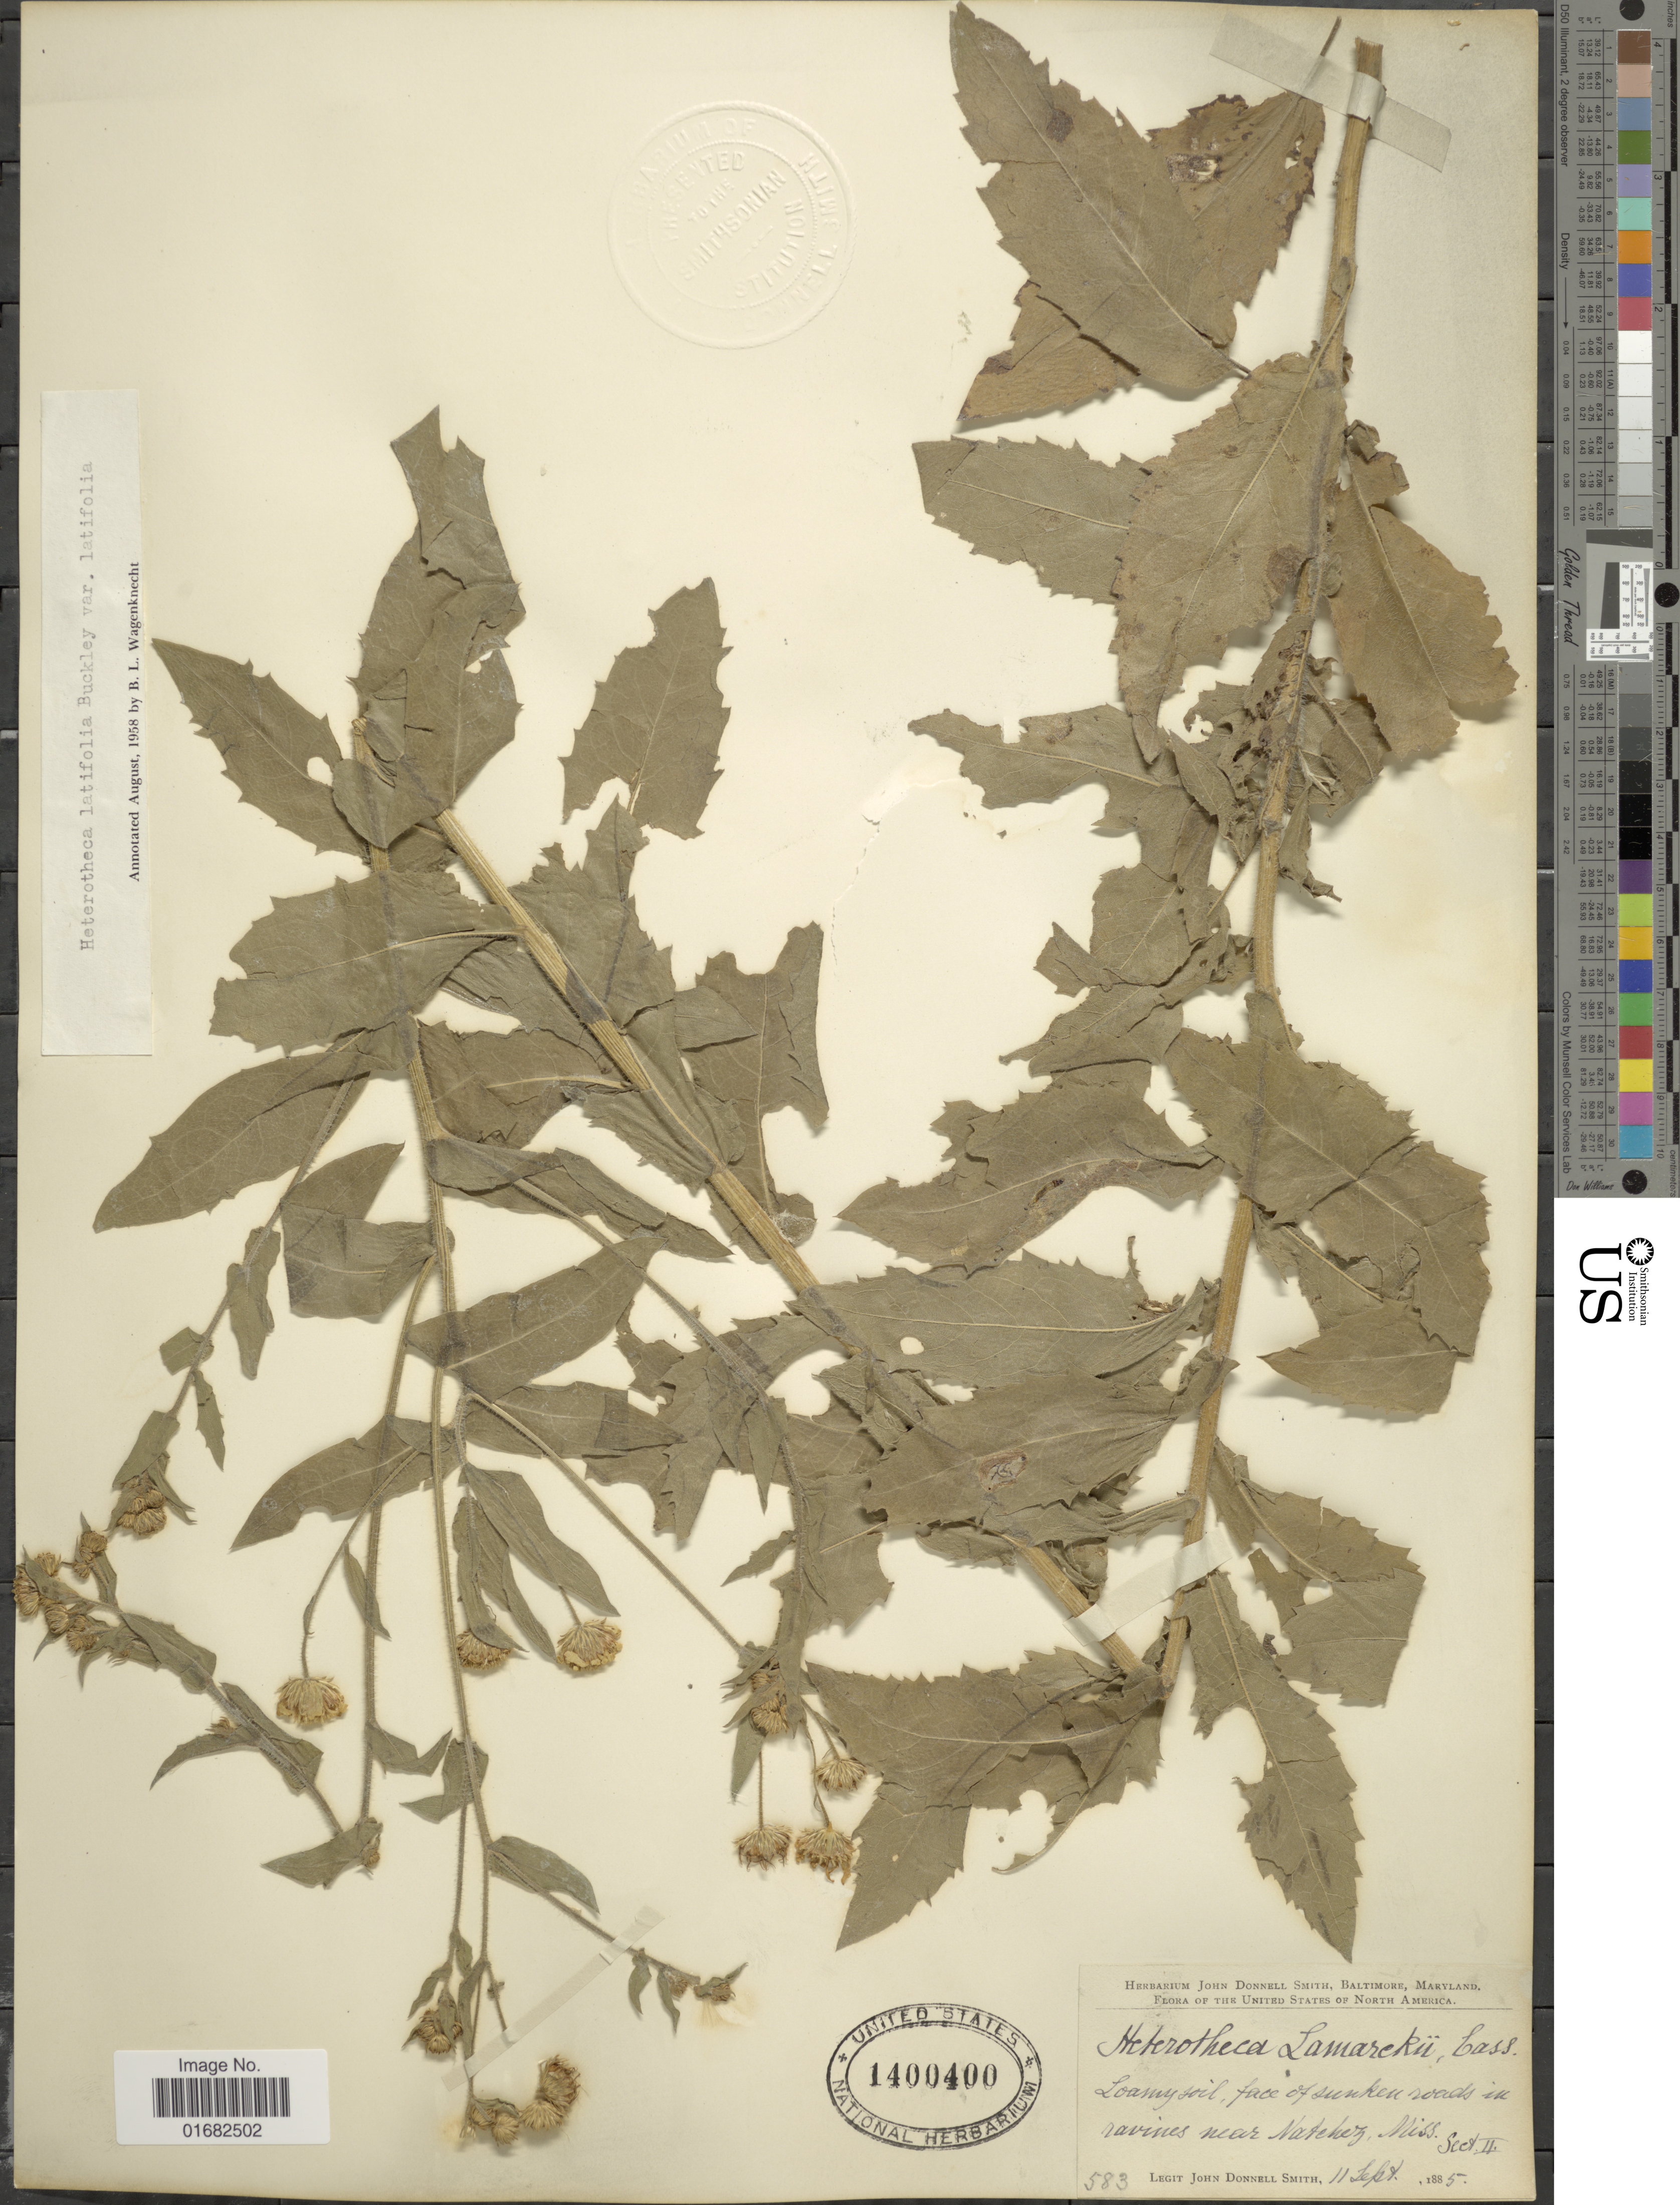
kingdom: Plantae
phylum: Tracheophyta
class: Magnoliopsida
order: Asterales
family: Asteraceae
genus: Heterotheca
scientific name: Heterotheca latifolia var. latifolia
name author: Buckley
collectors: J. Donnell Smith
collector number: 583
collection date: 1885-09-11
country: United States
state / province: Mississippi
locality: In ravines near Natchez. Sect II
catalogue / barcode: US 1400400